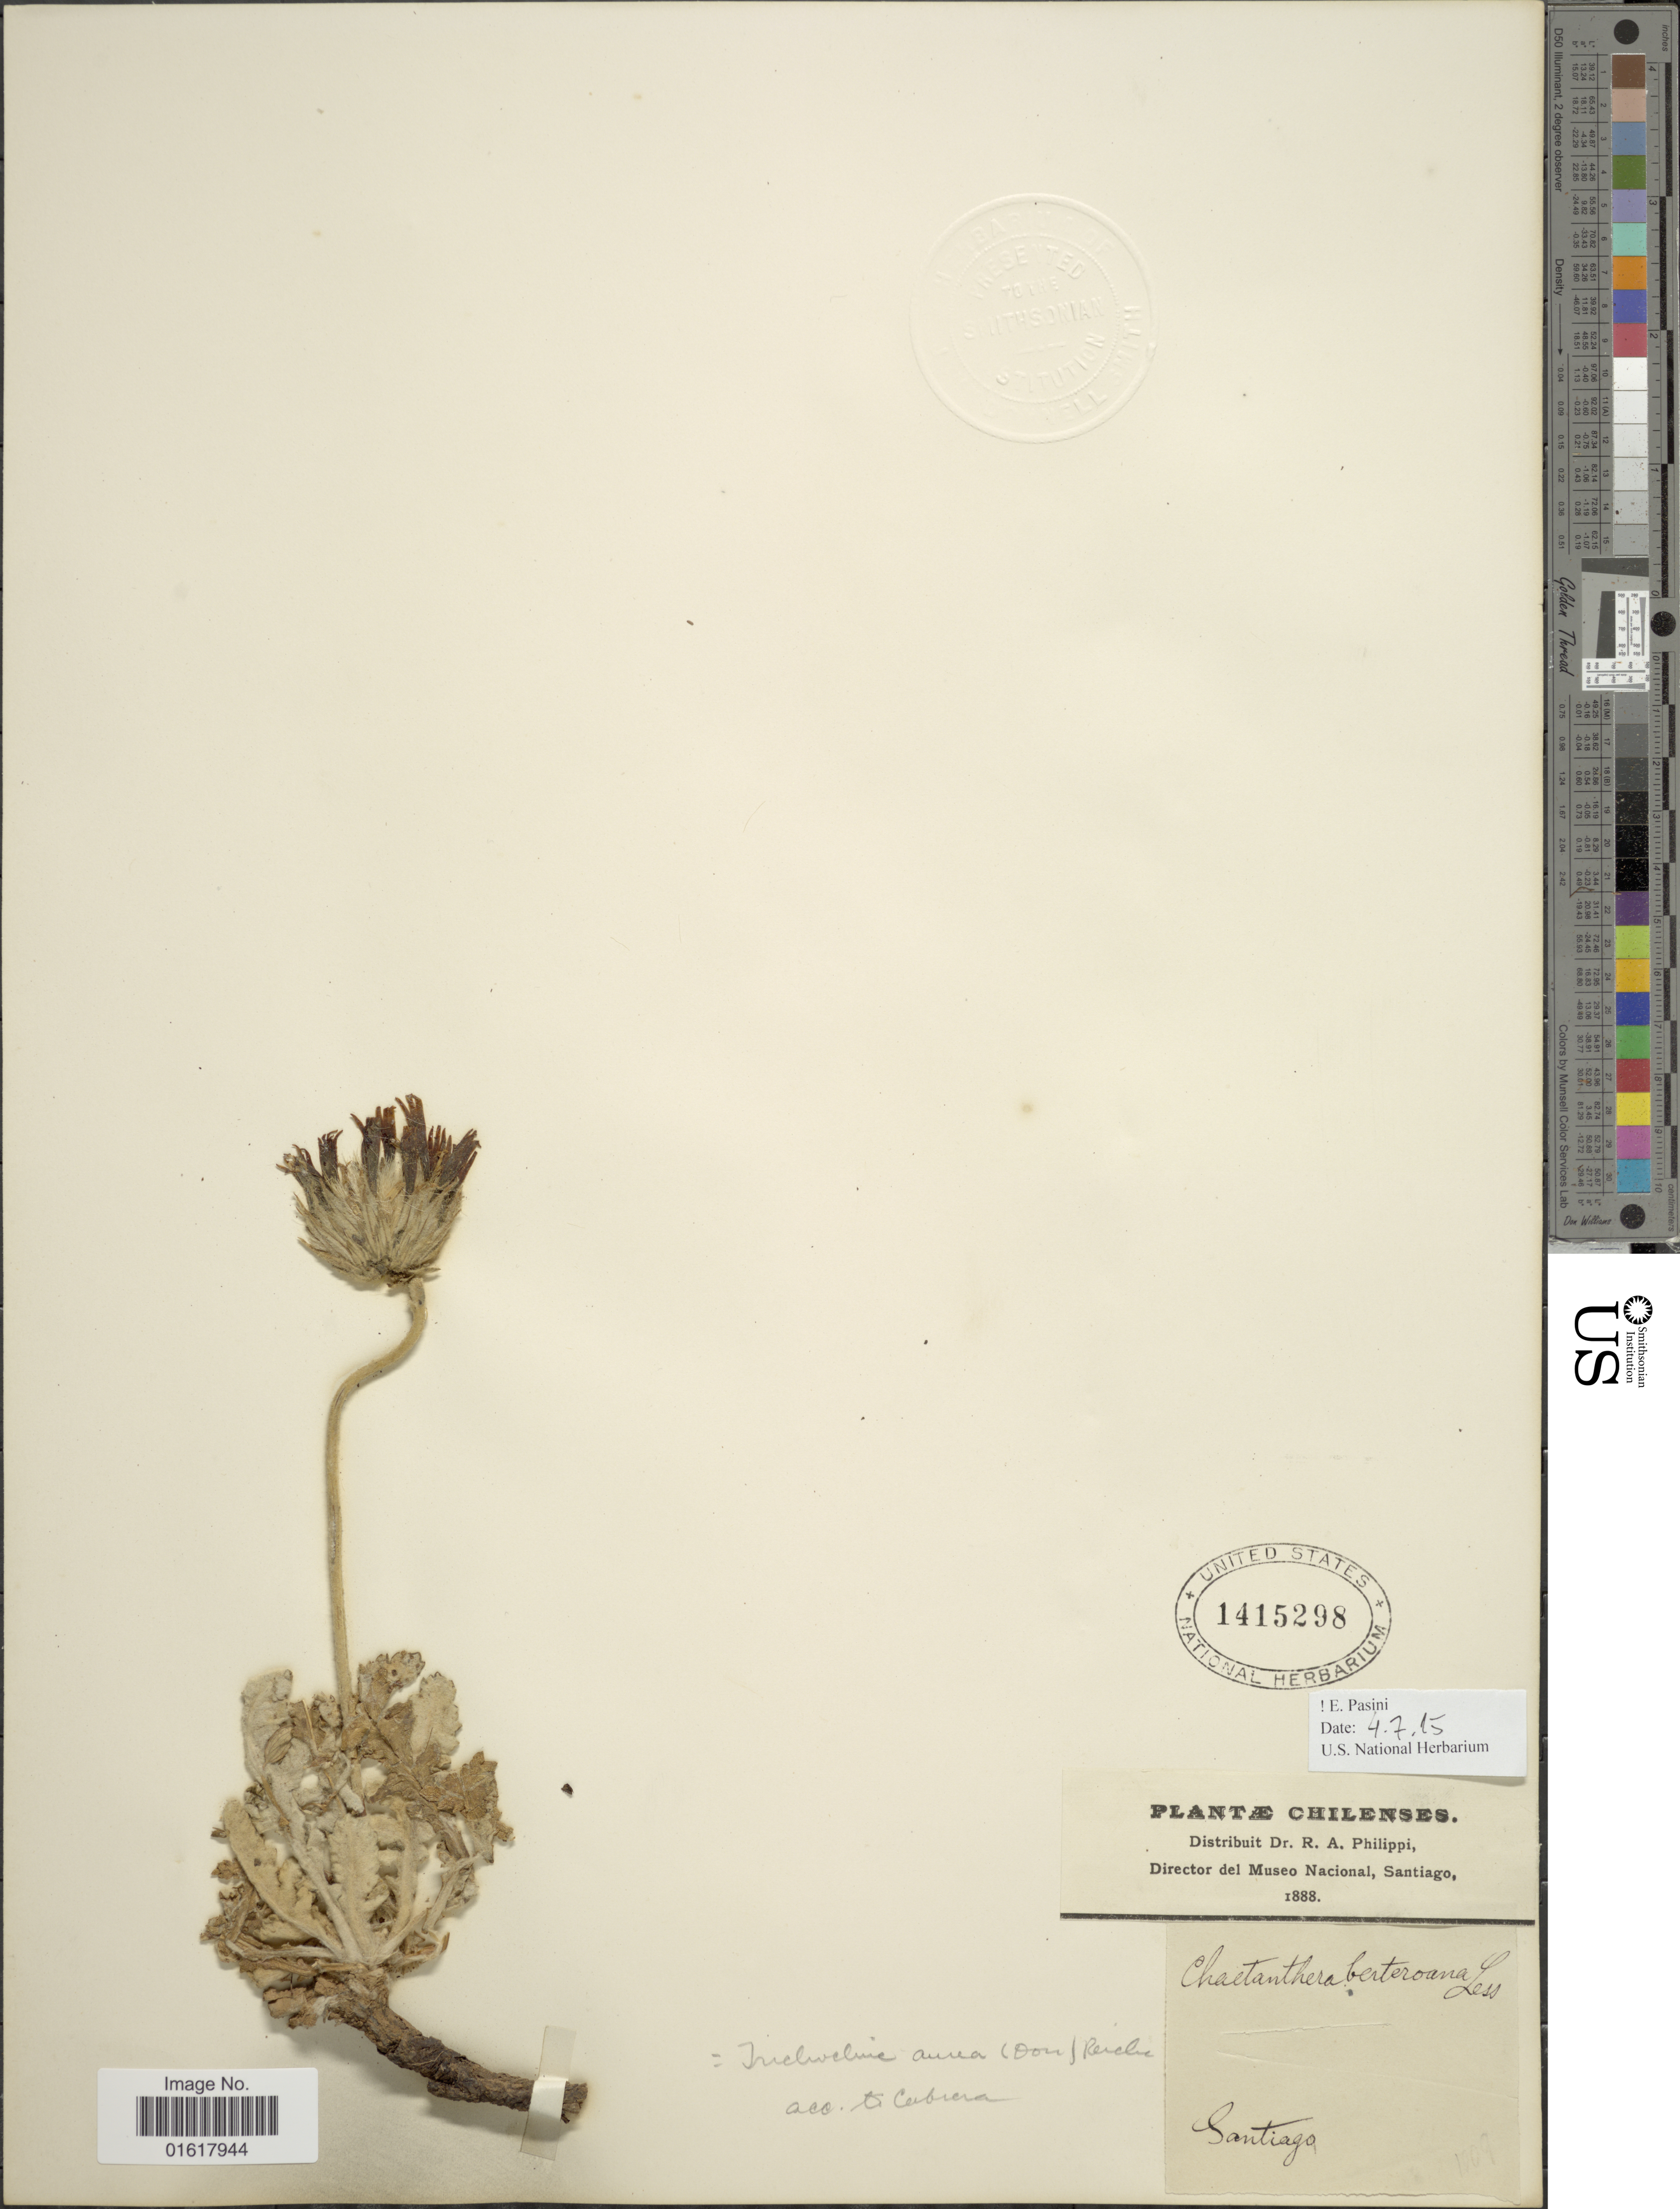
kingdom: Plantae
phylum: Tracheophyta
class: Magnoliopsida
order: Asterales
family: Asteraceae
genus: Trichocline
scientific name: Trichocline aurea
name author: (D. Don) Reiche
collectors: R. A. Philippi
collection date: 1888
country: Chile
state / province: Región Metropolitana (RM)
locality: Santiago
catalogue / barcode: US 1415298